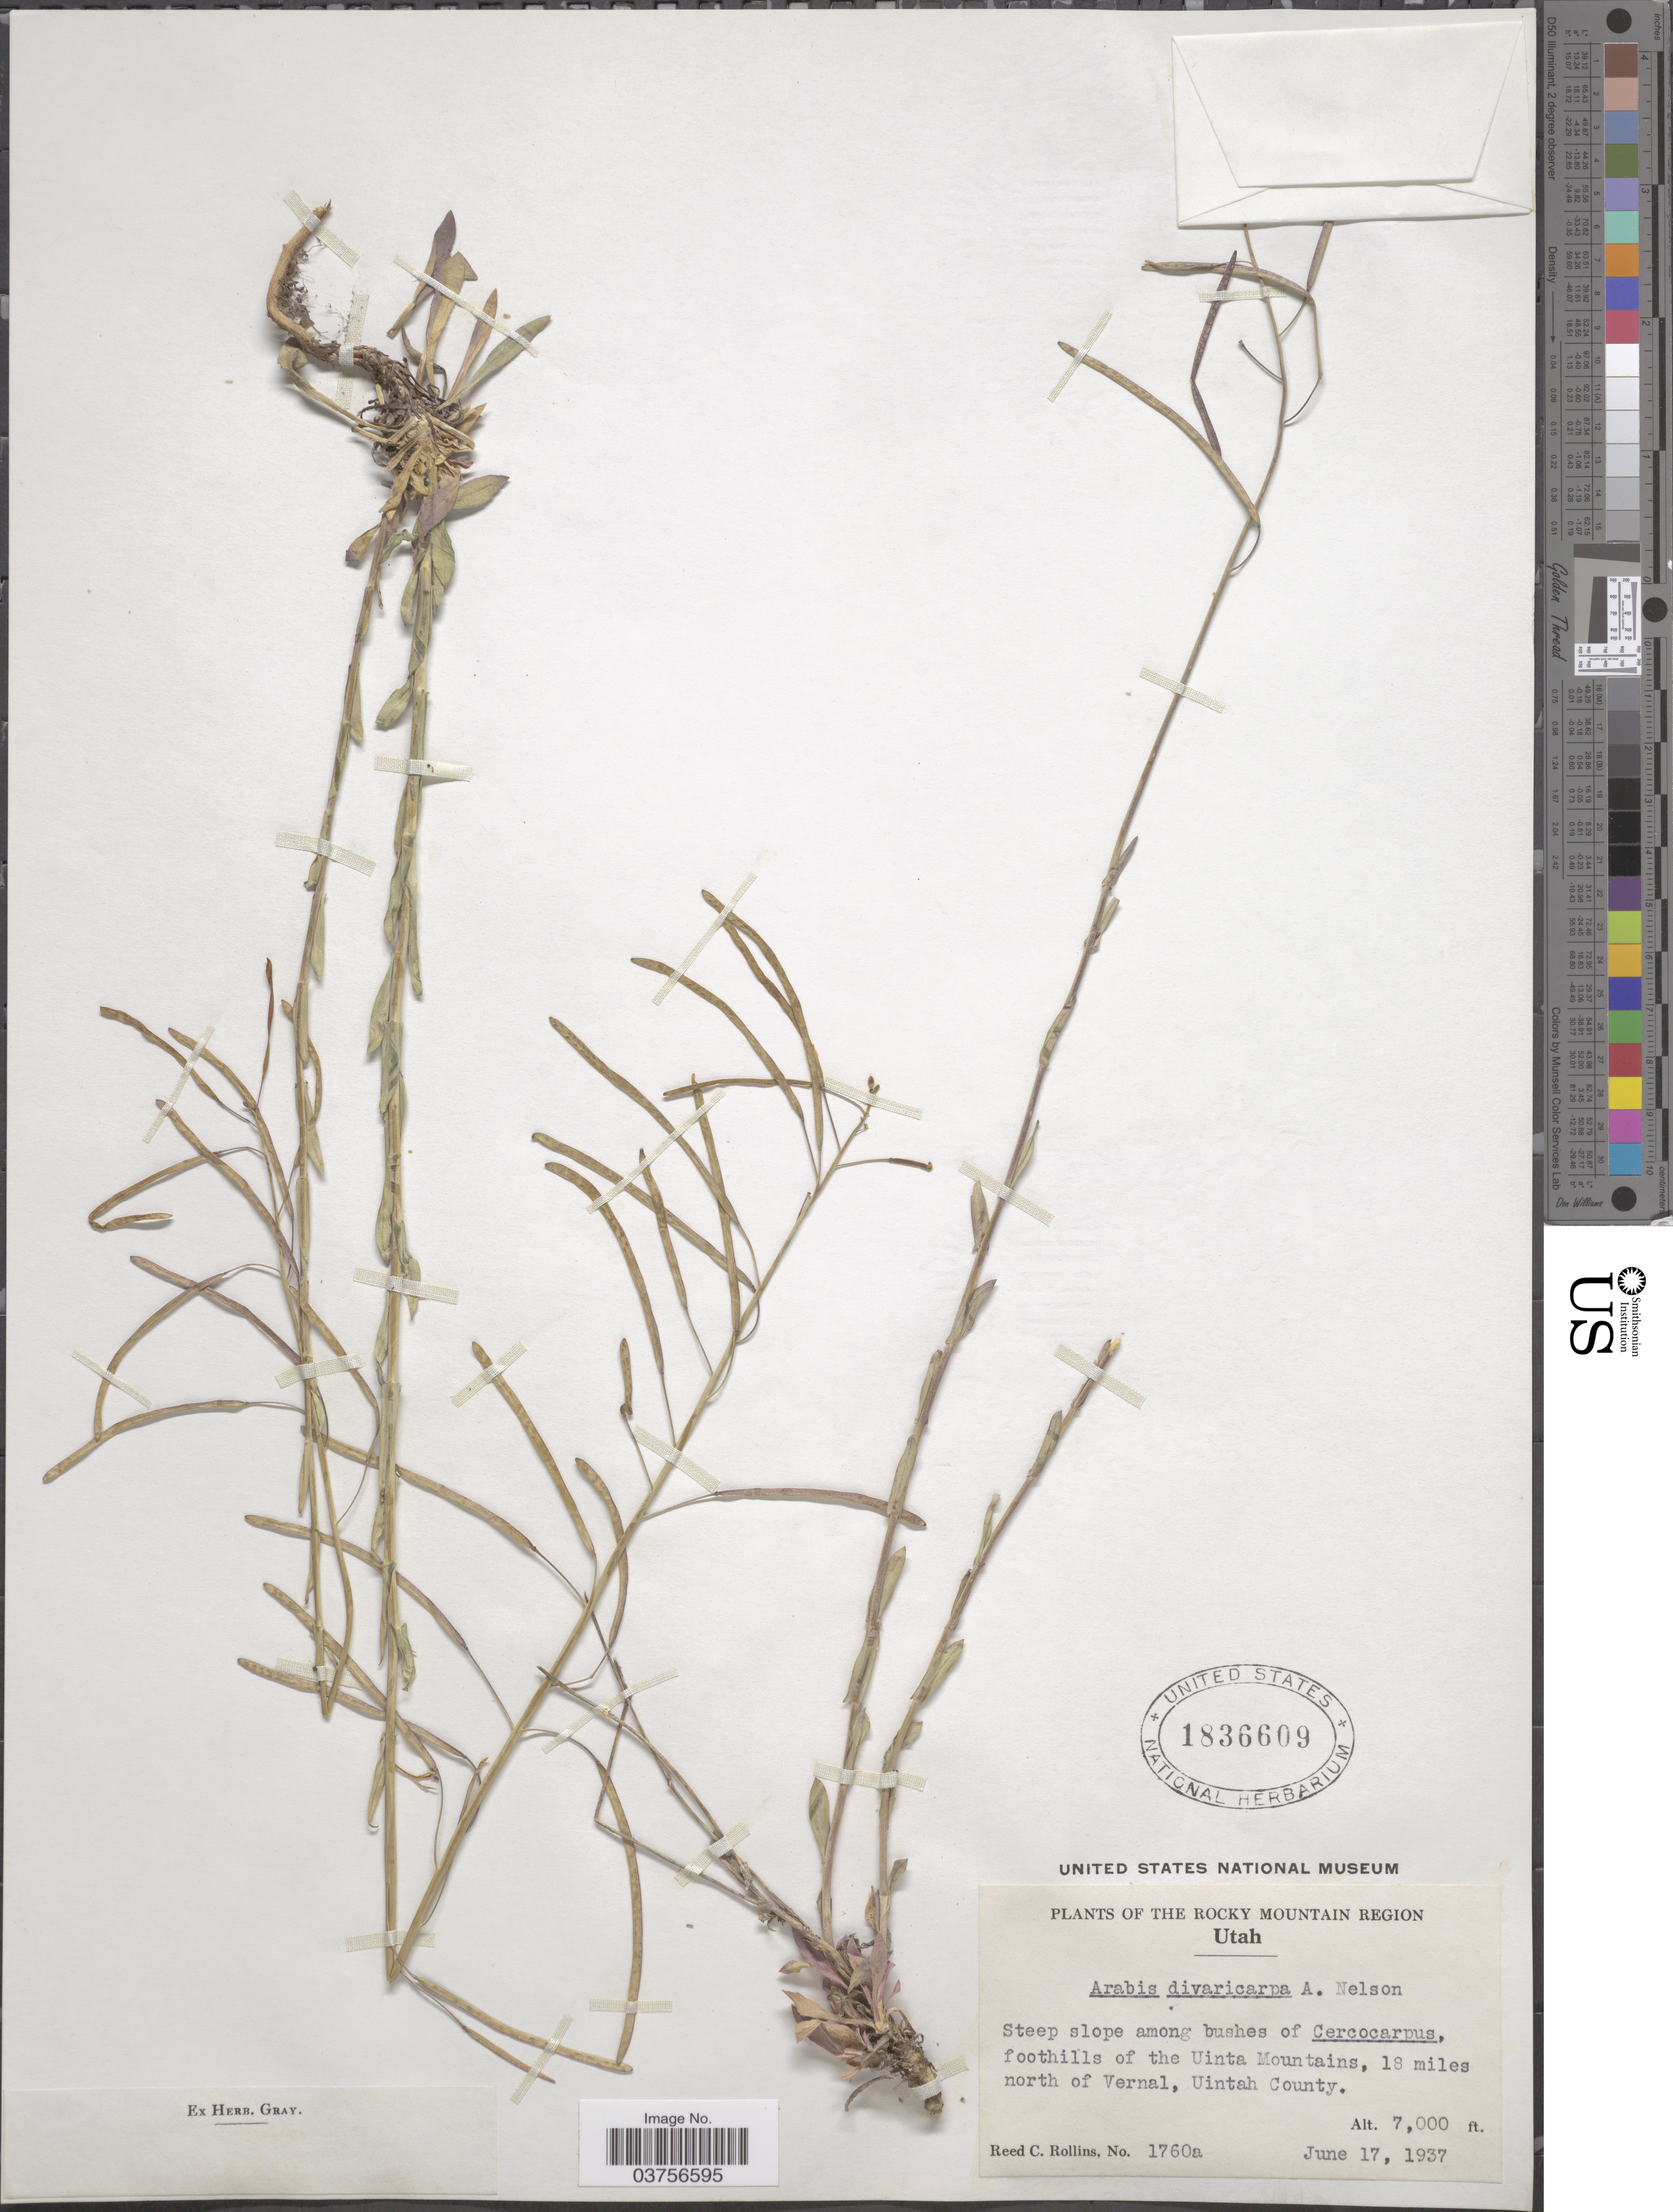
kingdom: Plantae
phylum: Tracheophyta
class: Magnoliopsida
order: Brassicales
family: Brassicaceae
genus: Arabis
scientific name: Arabis divaricarpa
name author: A. Nelson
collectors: R. C. Rollins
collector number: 1760a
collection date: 1937-06-17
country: United States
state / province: Utah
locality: The Rocky Mountain Region. Foothills of the Uinta Mountains, 18 miles north of Vernal, Uintah County.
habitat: steep slope among bushes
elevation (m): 2134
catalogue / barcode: US 1836609